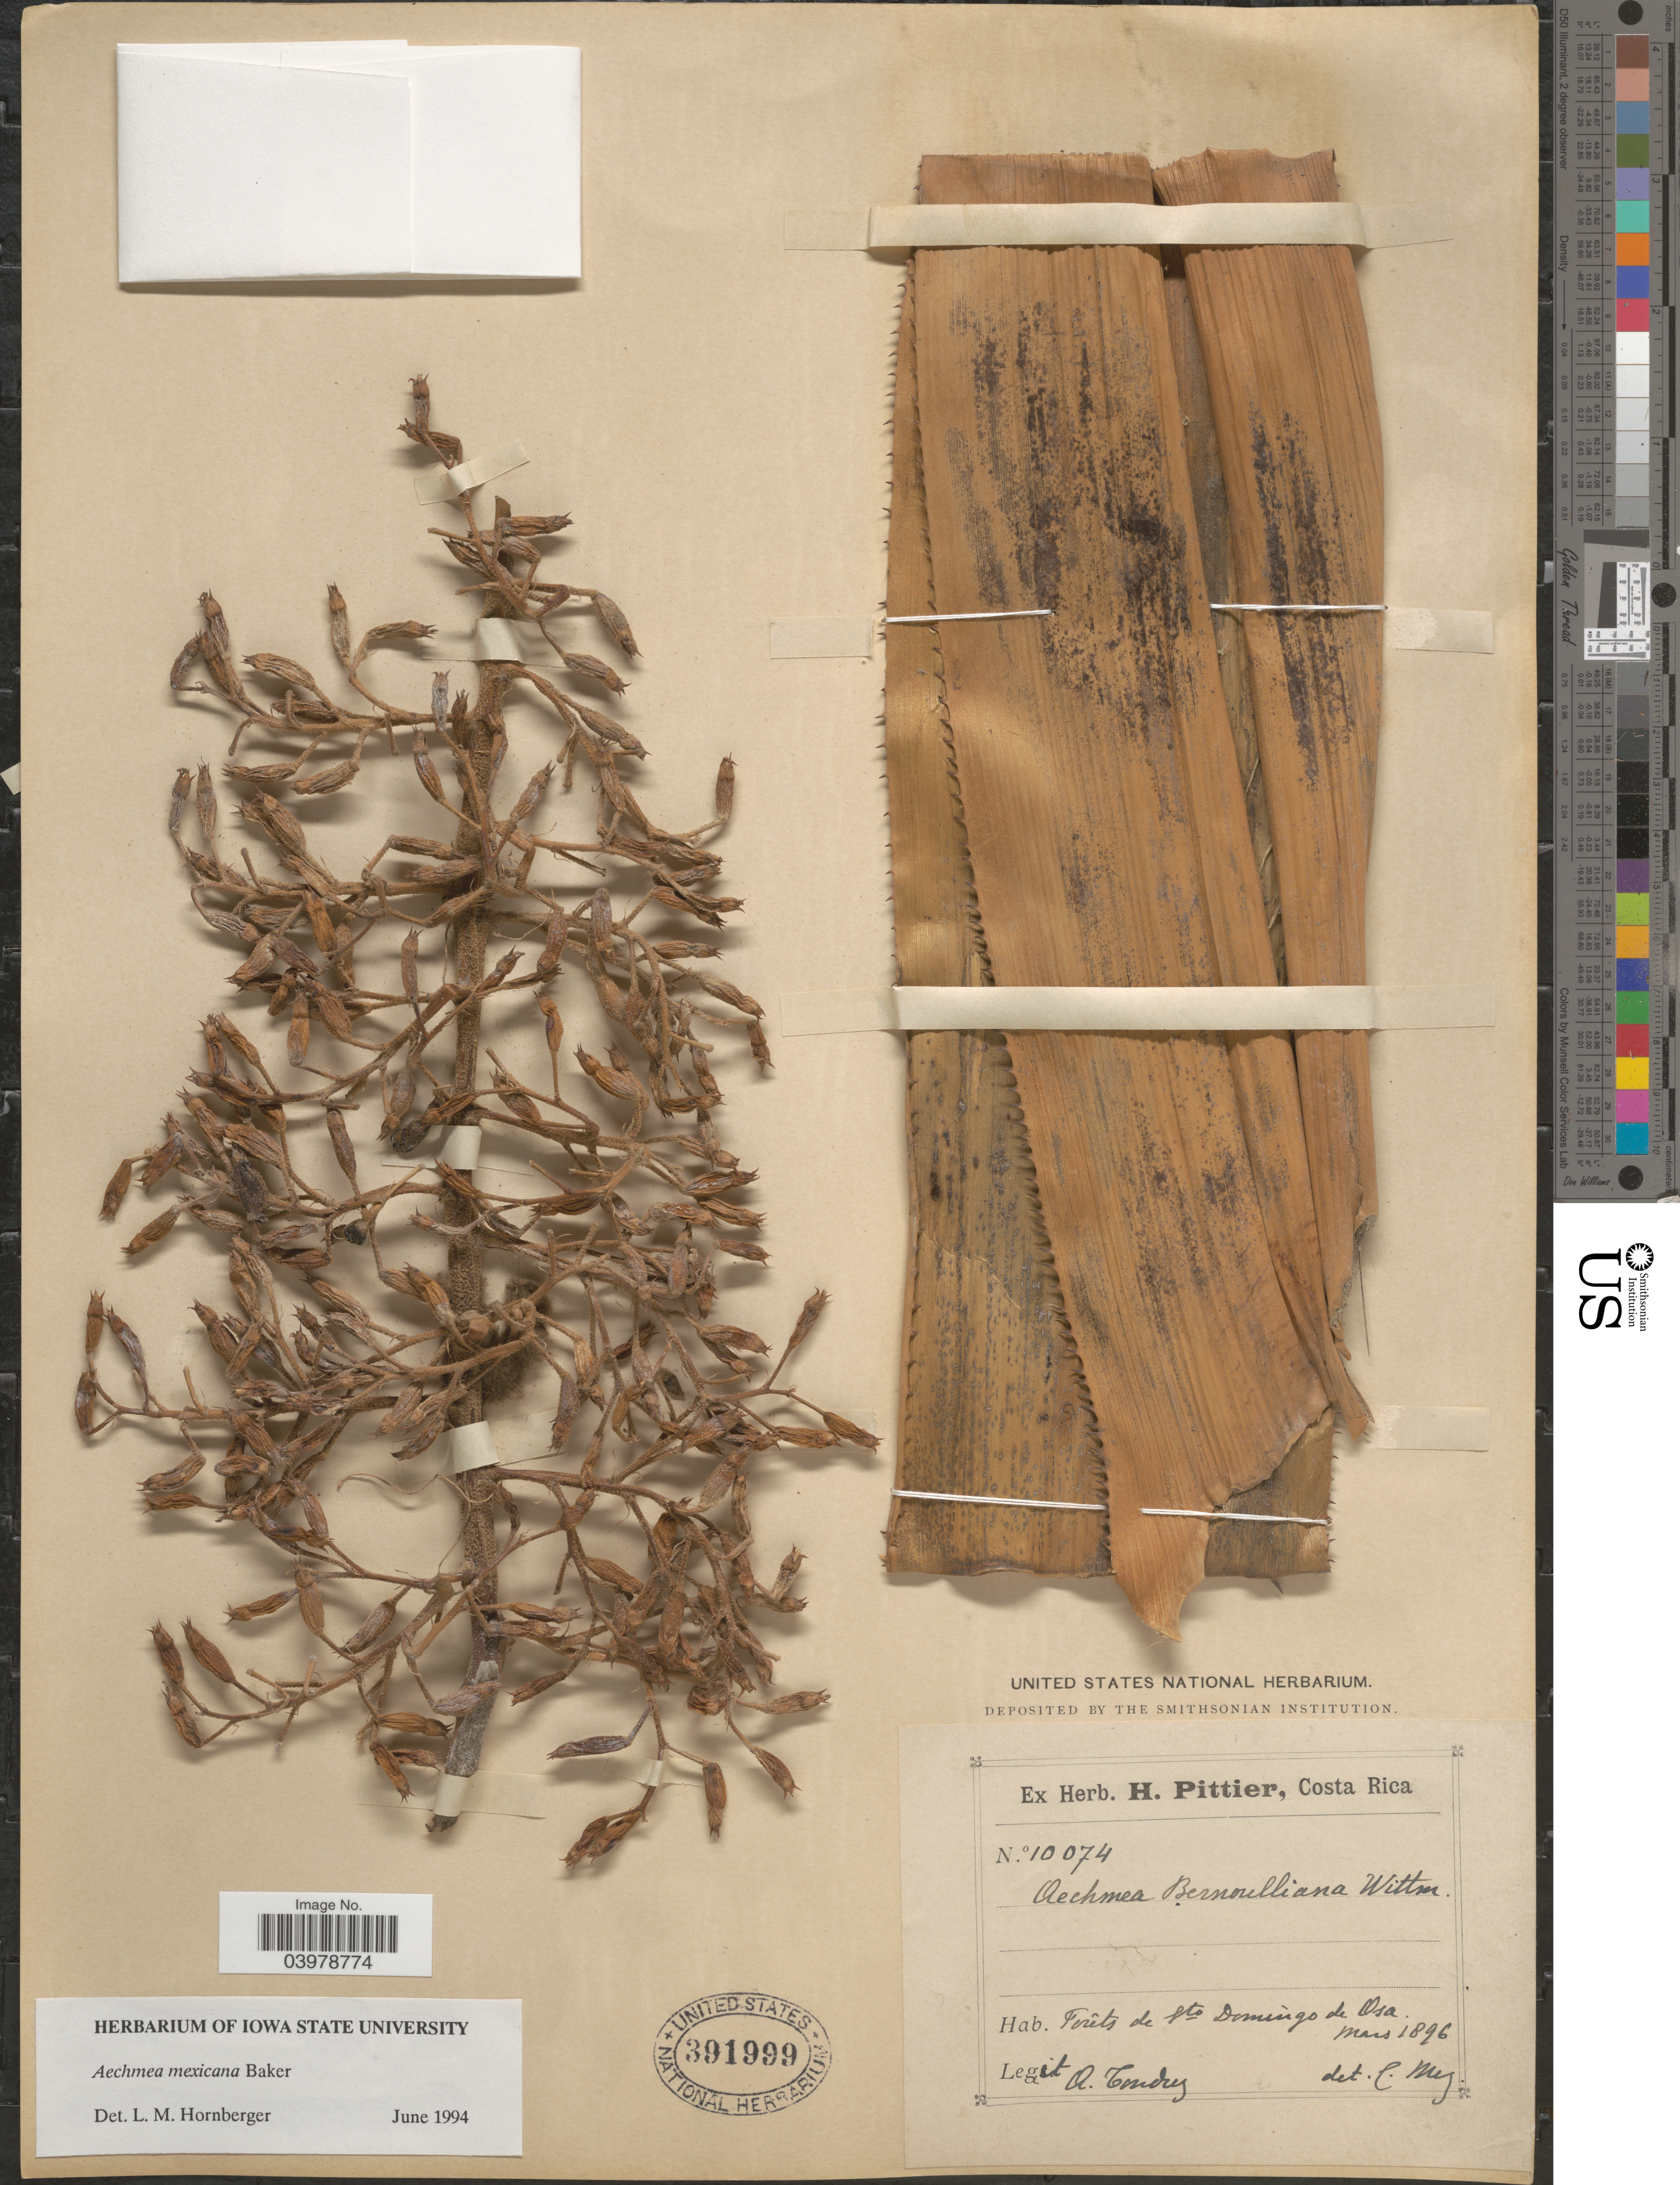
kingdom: Plantae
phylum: Tracheophyta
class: Liliopsida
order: Poales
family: Bromeliaceae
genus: Aechmea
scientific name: Aechmea mexicana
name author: Baker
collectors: A. Tonduz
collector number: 10074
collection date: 1896-03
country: Costa Rica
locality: Forêts de Sto Domingo de Osa.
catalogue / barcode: US 391999